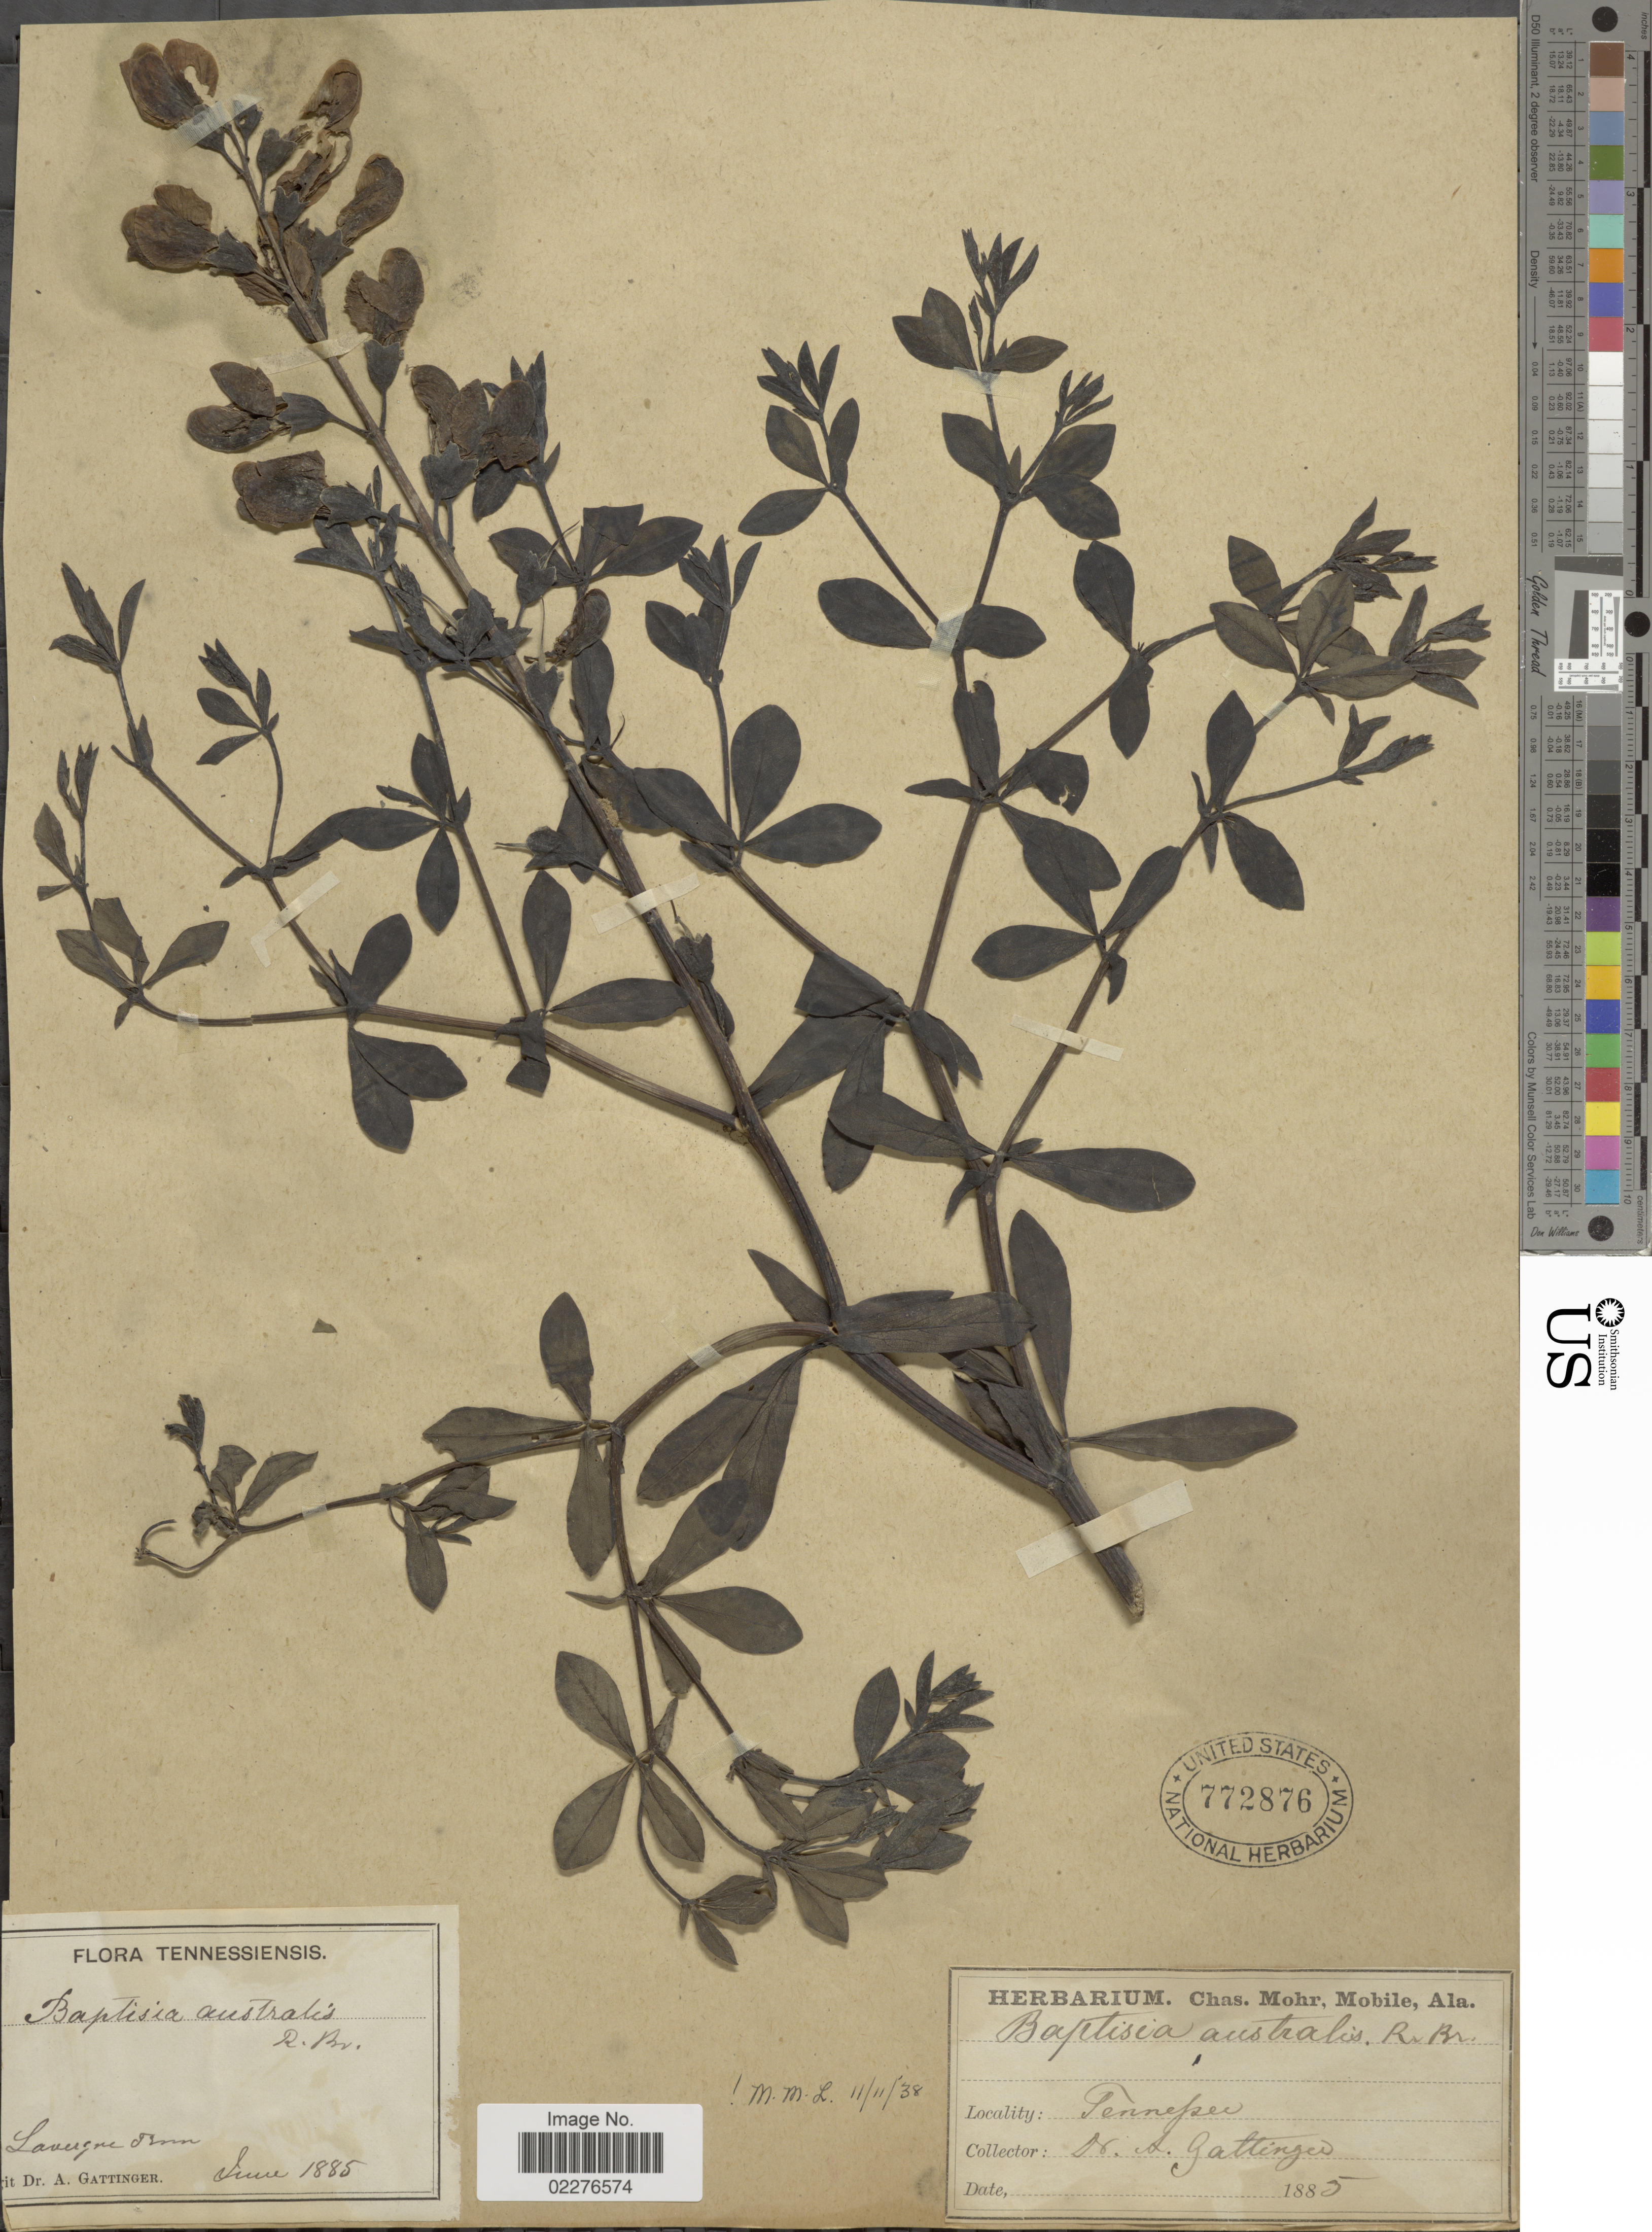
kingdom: Plantae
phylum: Tracheophyta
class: Magnoliopsida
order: Fabales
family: Fabaceae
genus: Baptisia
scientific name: Baptisia australis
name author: (L.) R. Br.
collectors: A. Gattinger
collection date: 1885-06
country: United States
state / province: Tennessee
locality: Lavergne Tenn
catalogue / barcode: US 772876